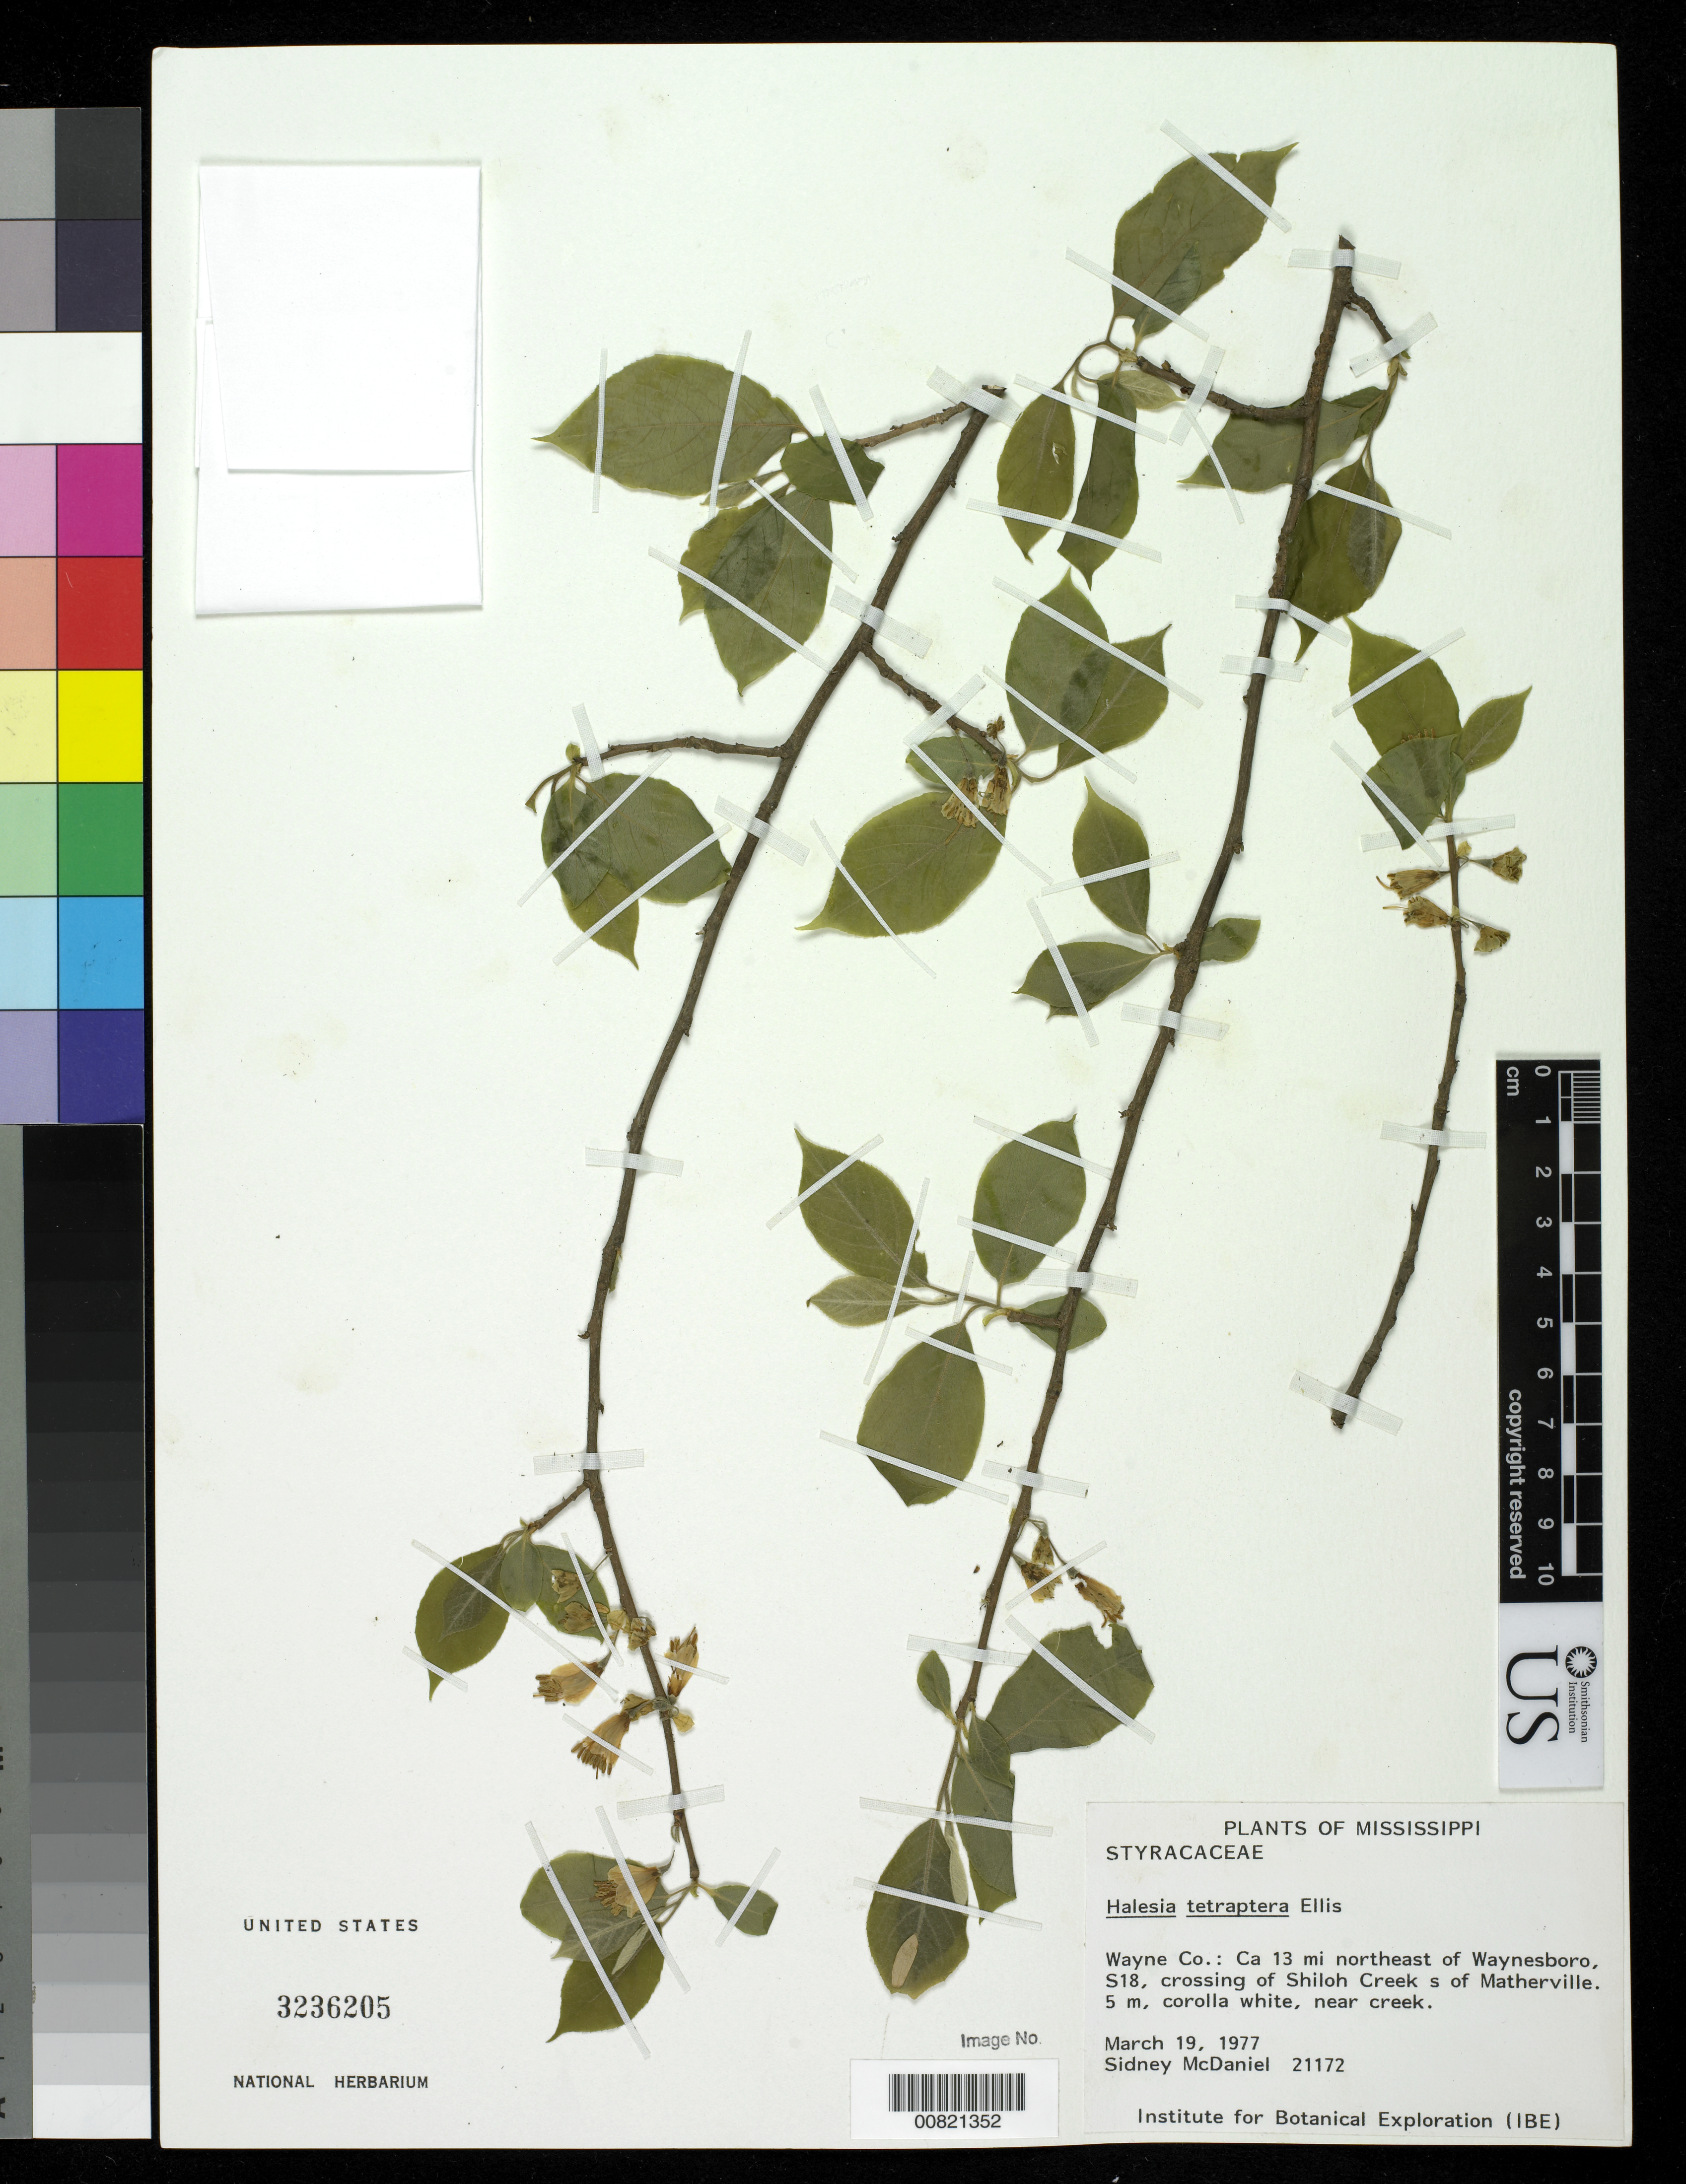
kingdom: Plantae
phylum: Tracheophyta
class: Magnoliopsida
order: Ericales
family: Styracaceae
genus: Halesia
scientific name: Halesia tetraptera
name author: J. Ellis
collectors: S. McDaniel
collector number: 21172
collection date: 1977-03-19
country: United States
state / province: Mississippi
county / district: Wayne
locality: Ca. 13 mi. NE of Waynesboro, S18, crossing of Shiloh Creek S of Matherville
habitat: Near creek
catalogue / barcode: US 3236205